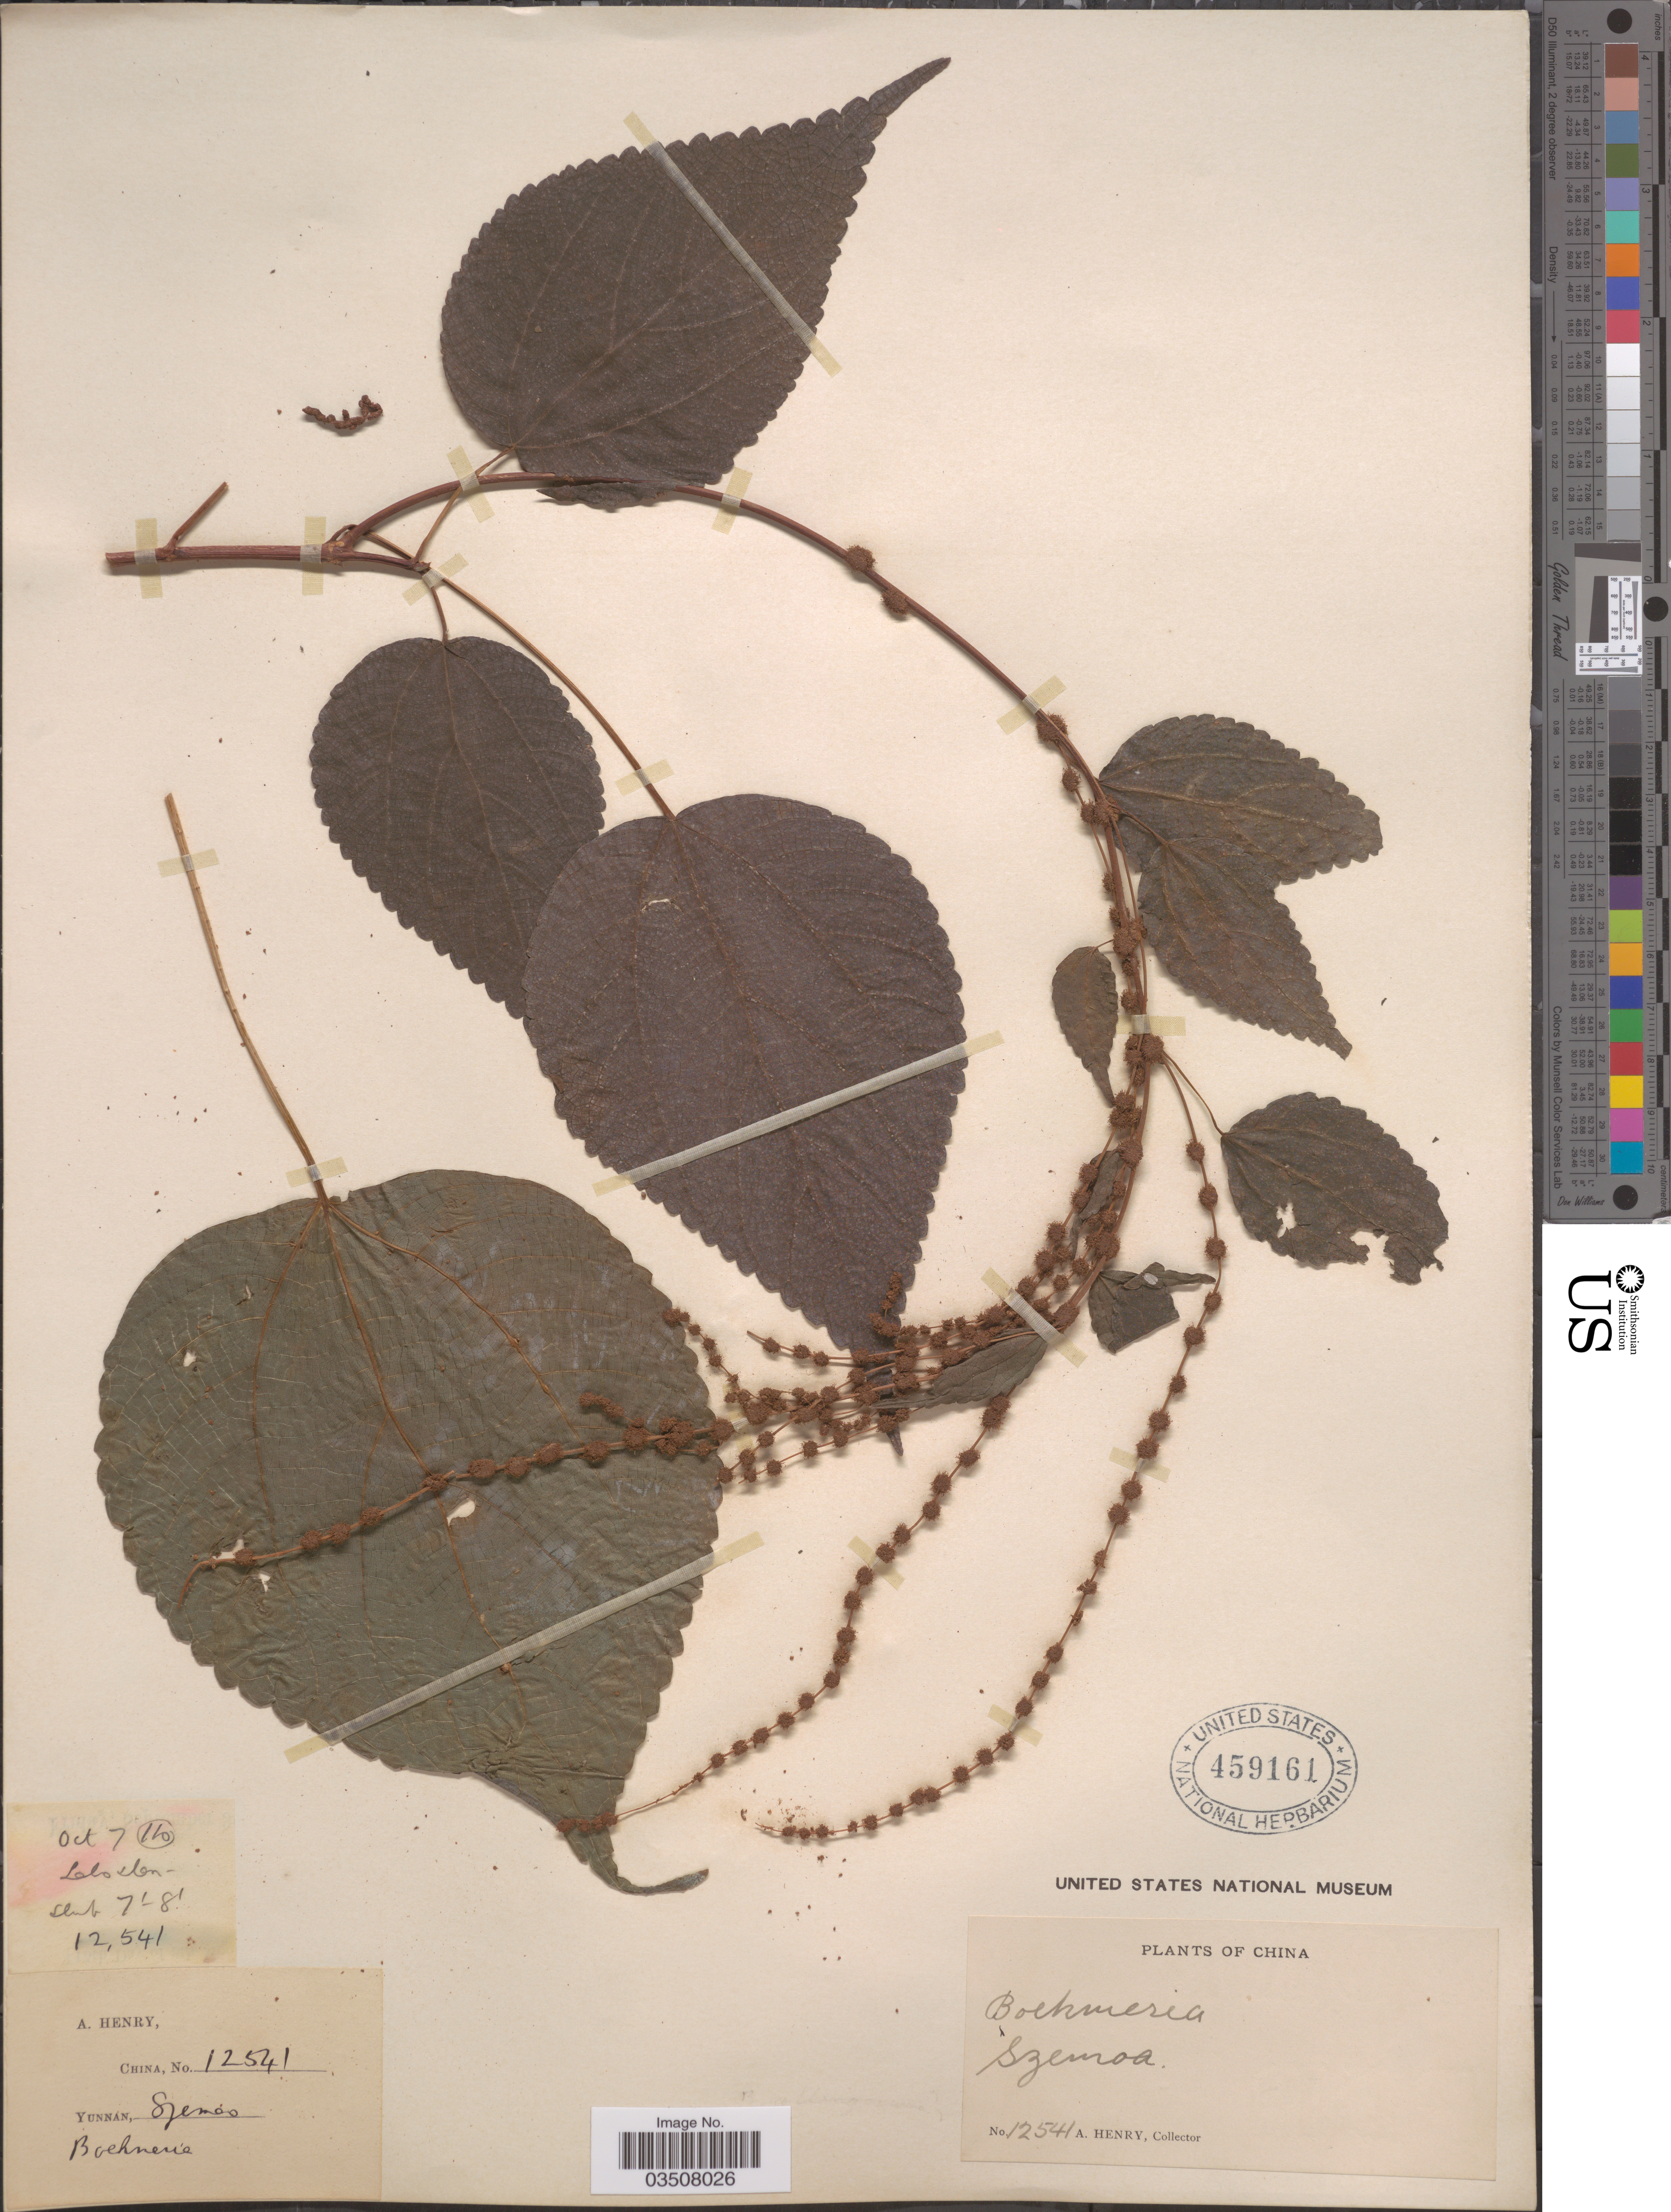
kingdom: Plantae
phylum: Tracheophyta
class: Magnoliopsida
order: Rosales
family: Urticaceae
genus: Boehmeria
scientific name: Boehmeria sp.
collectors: A. Henry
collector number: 12541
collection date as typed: Transcribed d/m/y: /10/7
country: China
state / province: Yunnan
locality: Szemoa. Lalo shan. Ho.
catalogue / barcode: US 459161